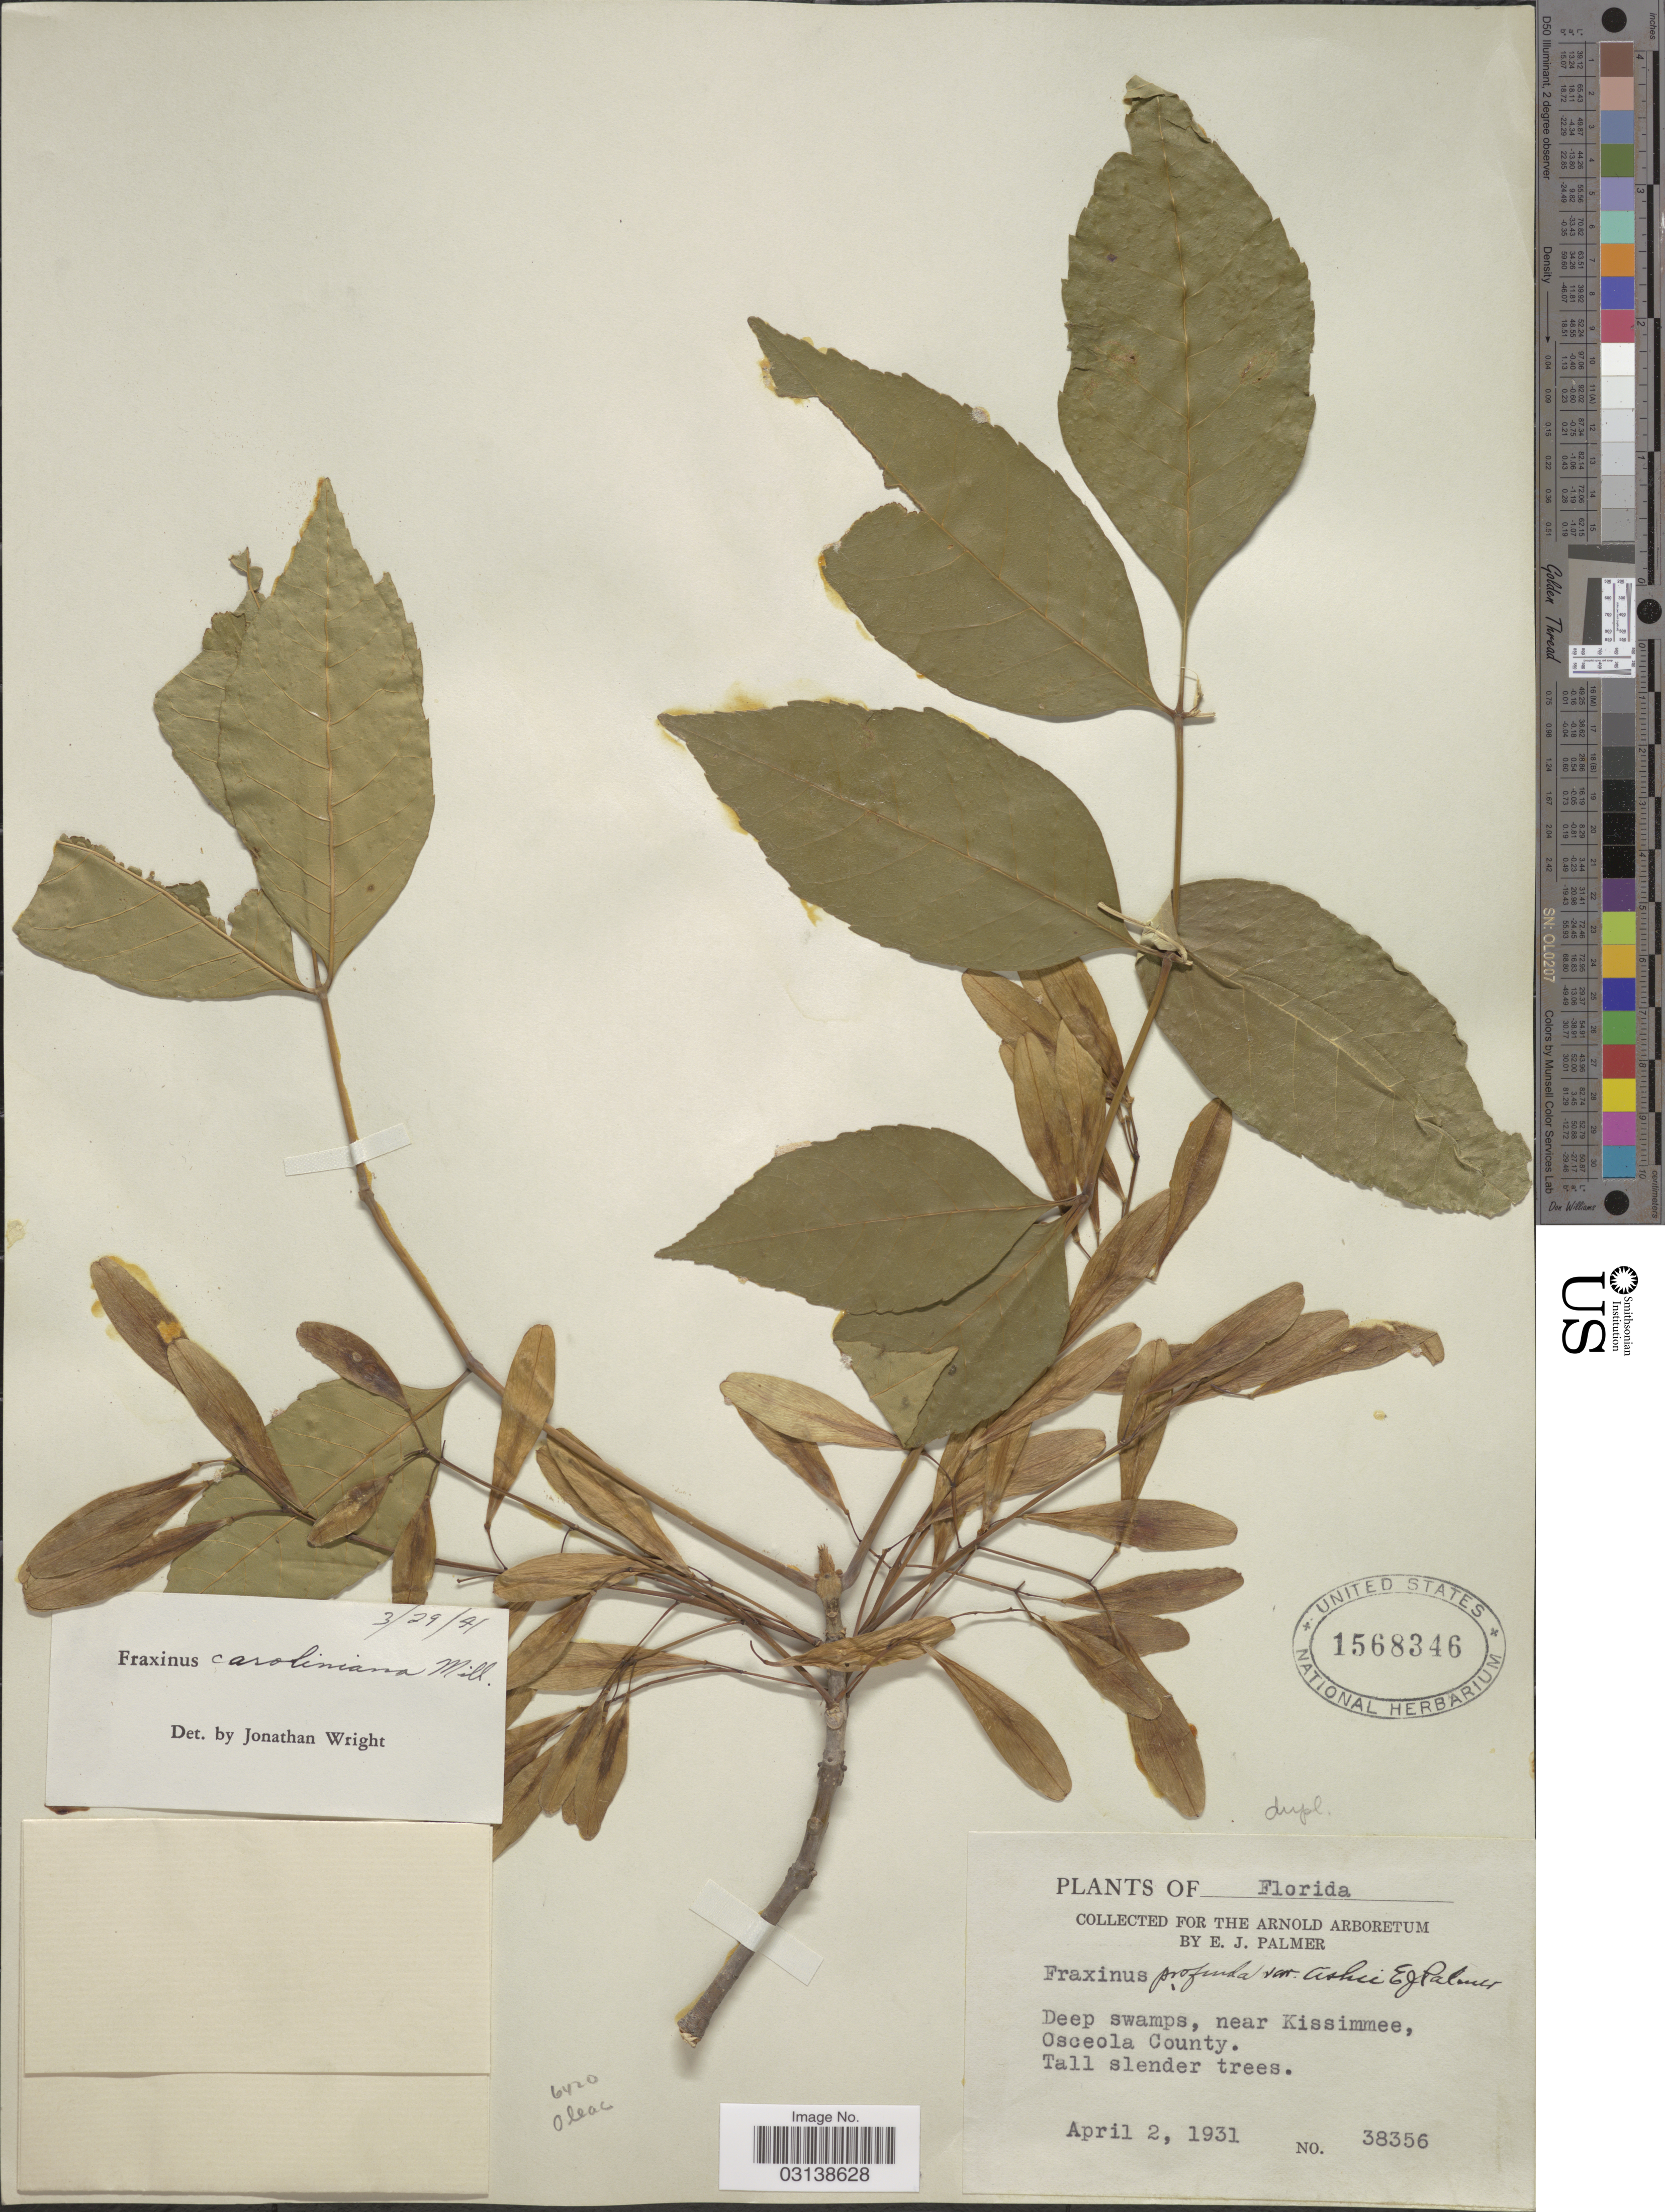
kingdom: Plantae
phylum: Tracheophyta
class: Magnoliopsida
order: Lamiales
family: Oleaceae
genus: Fraxinus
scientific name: Fraxinus caroliniana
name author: Mill.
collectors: E. J. Palmer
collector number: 38356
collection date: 1931-04-02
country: United States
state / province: Florida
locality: Deep swamps, near Kissimmee, Osceola County.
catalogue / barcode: US 1568346